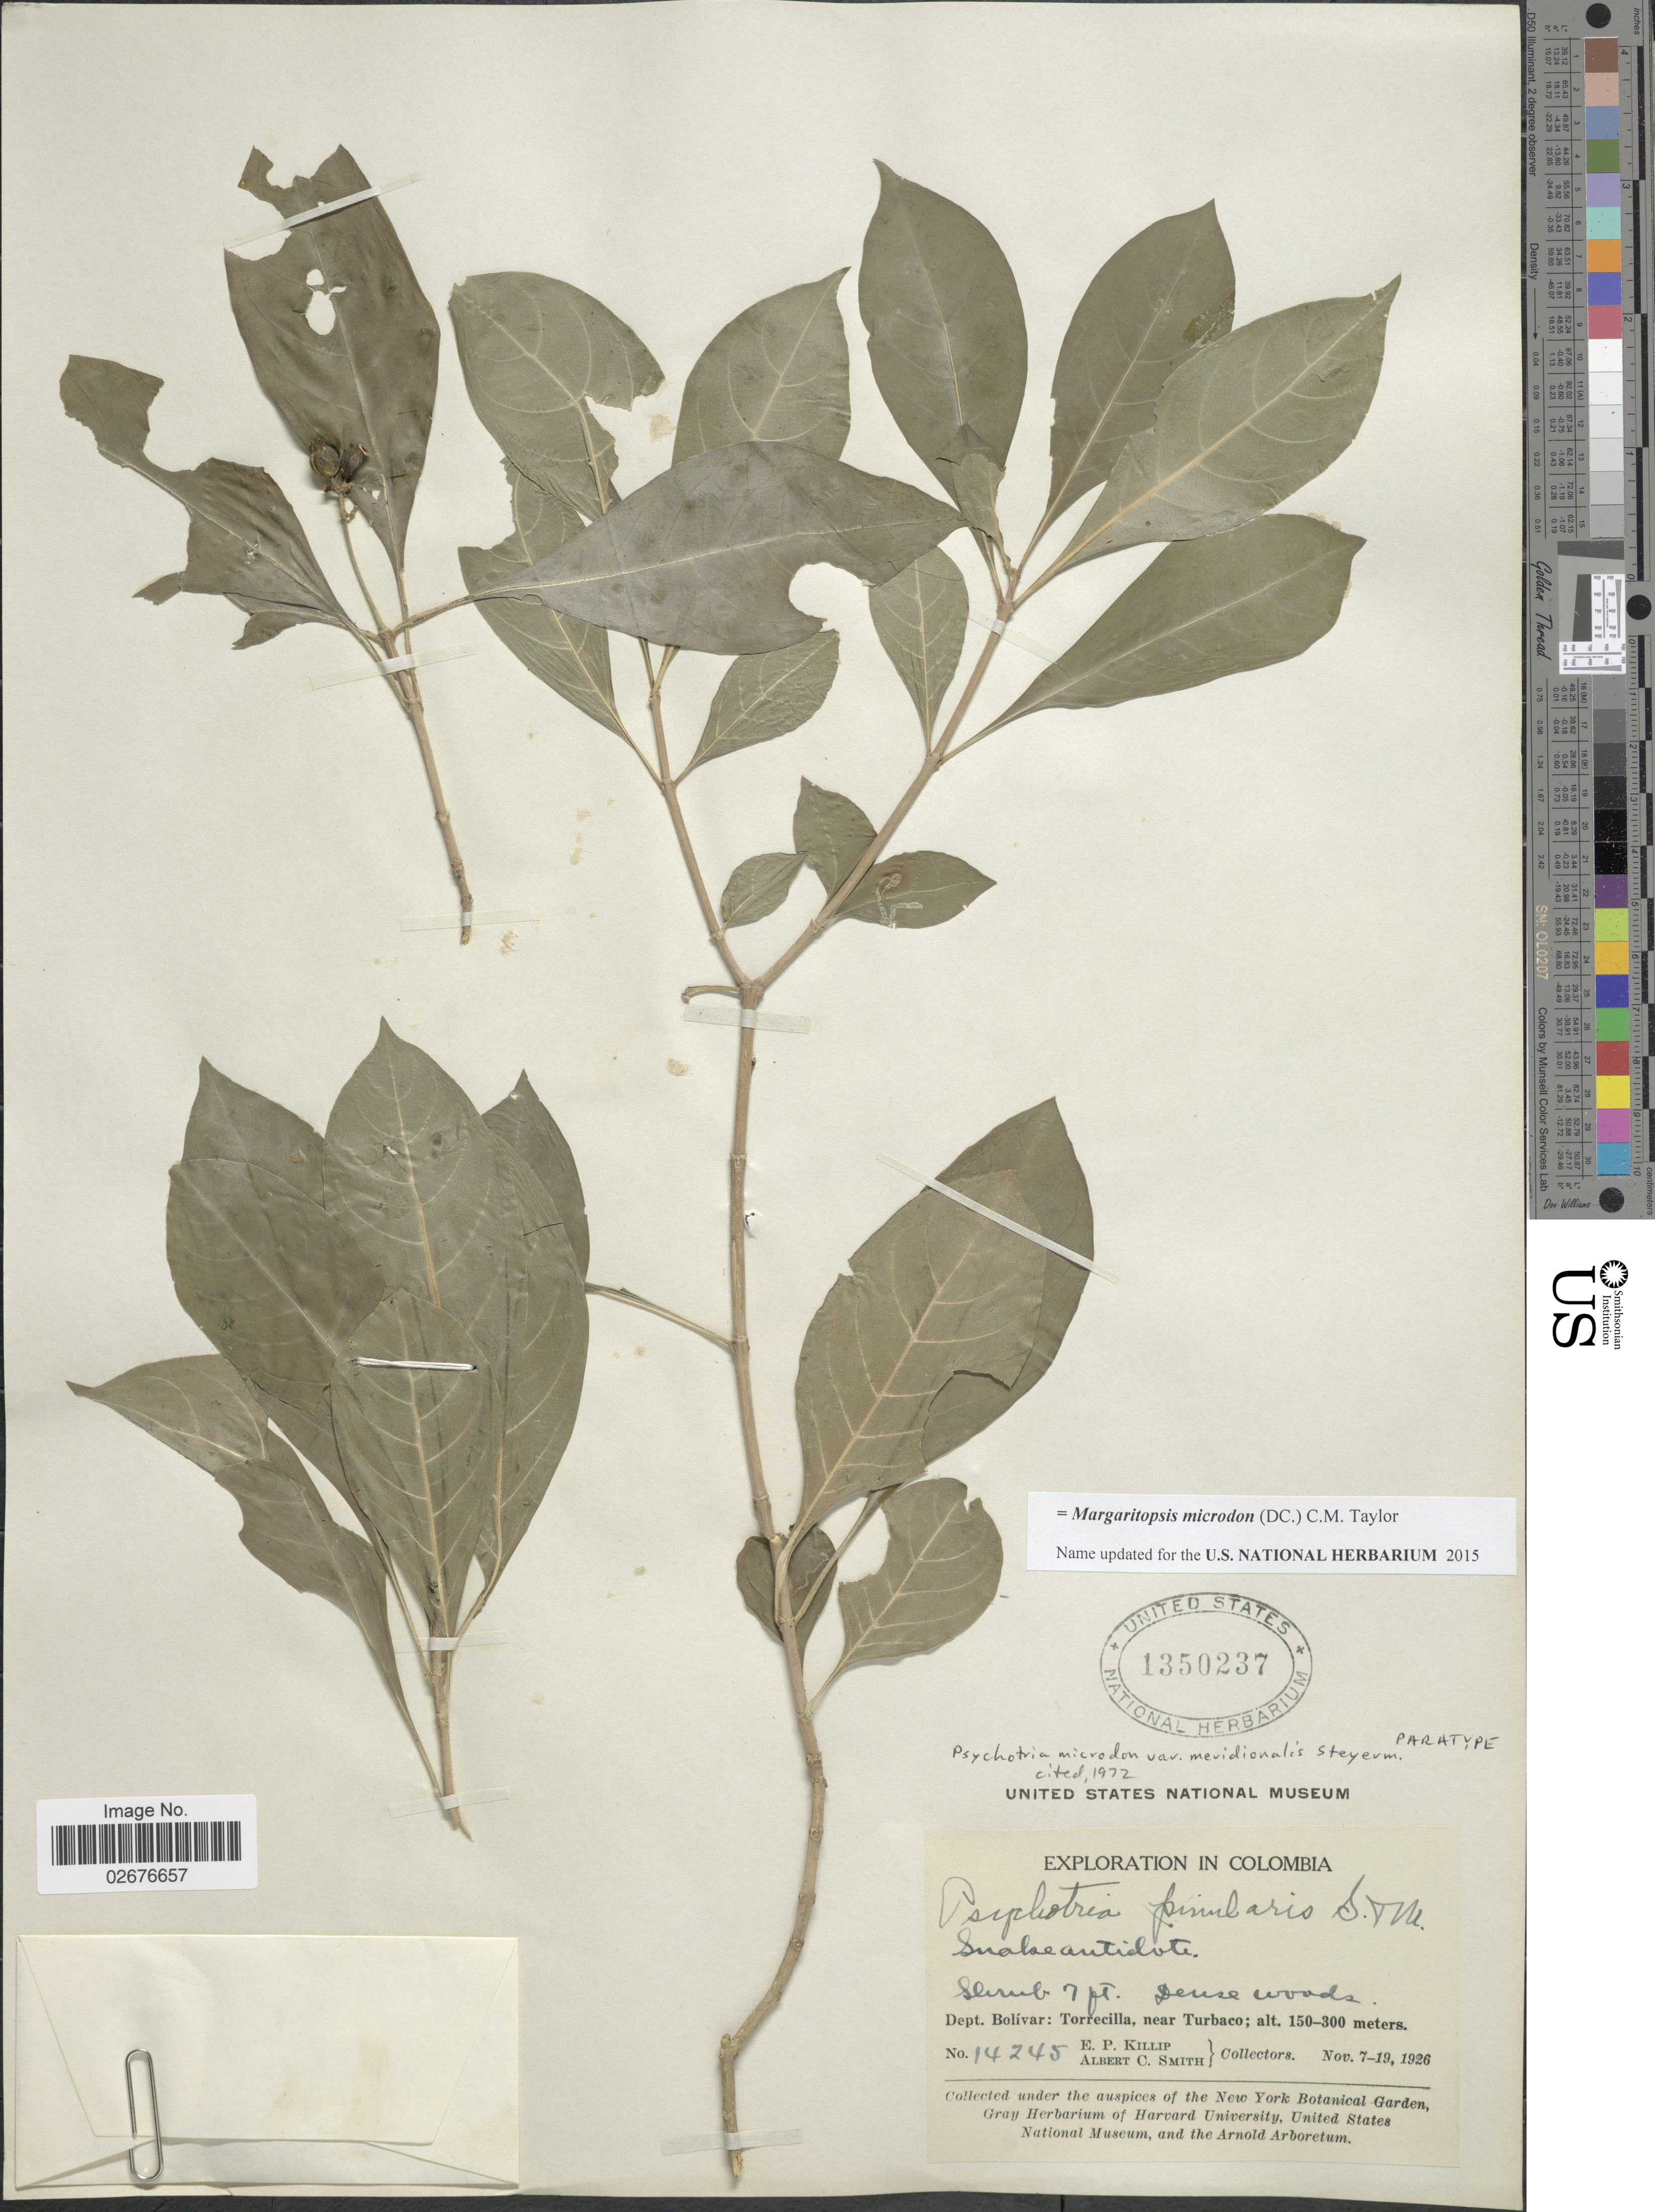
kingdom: Plantae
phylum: Tracheophyta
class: Magnoliopsida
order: Gentianales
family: Rubiaceae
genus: Margaritopsis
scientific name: Margaritopsis microdon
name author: (DC.) C.M. Taylor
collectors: E. P. Killip & A. C. Smith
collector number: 14245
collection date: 1926-11-07/1926-11-19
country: Colombia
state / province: Bolívar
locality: Torrecilla, near Turbaco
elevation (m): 150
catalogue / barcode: US 1350237